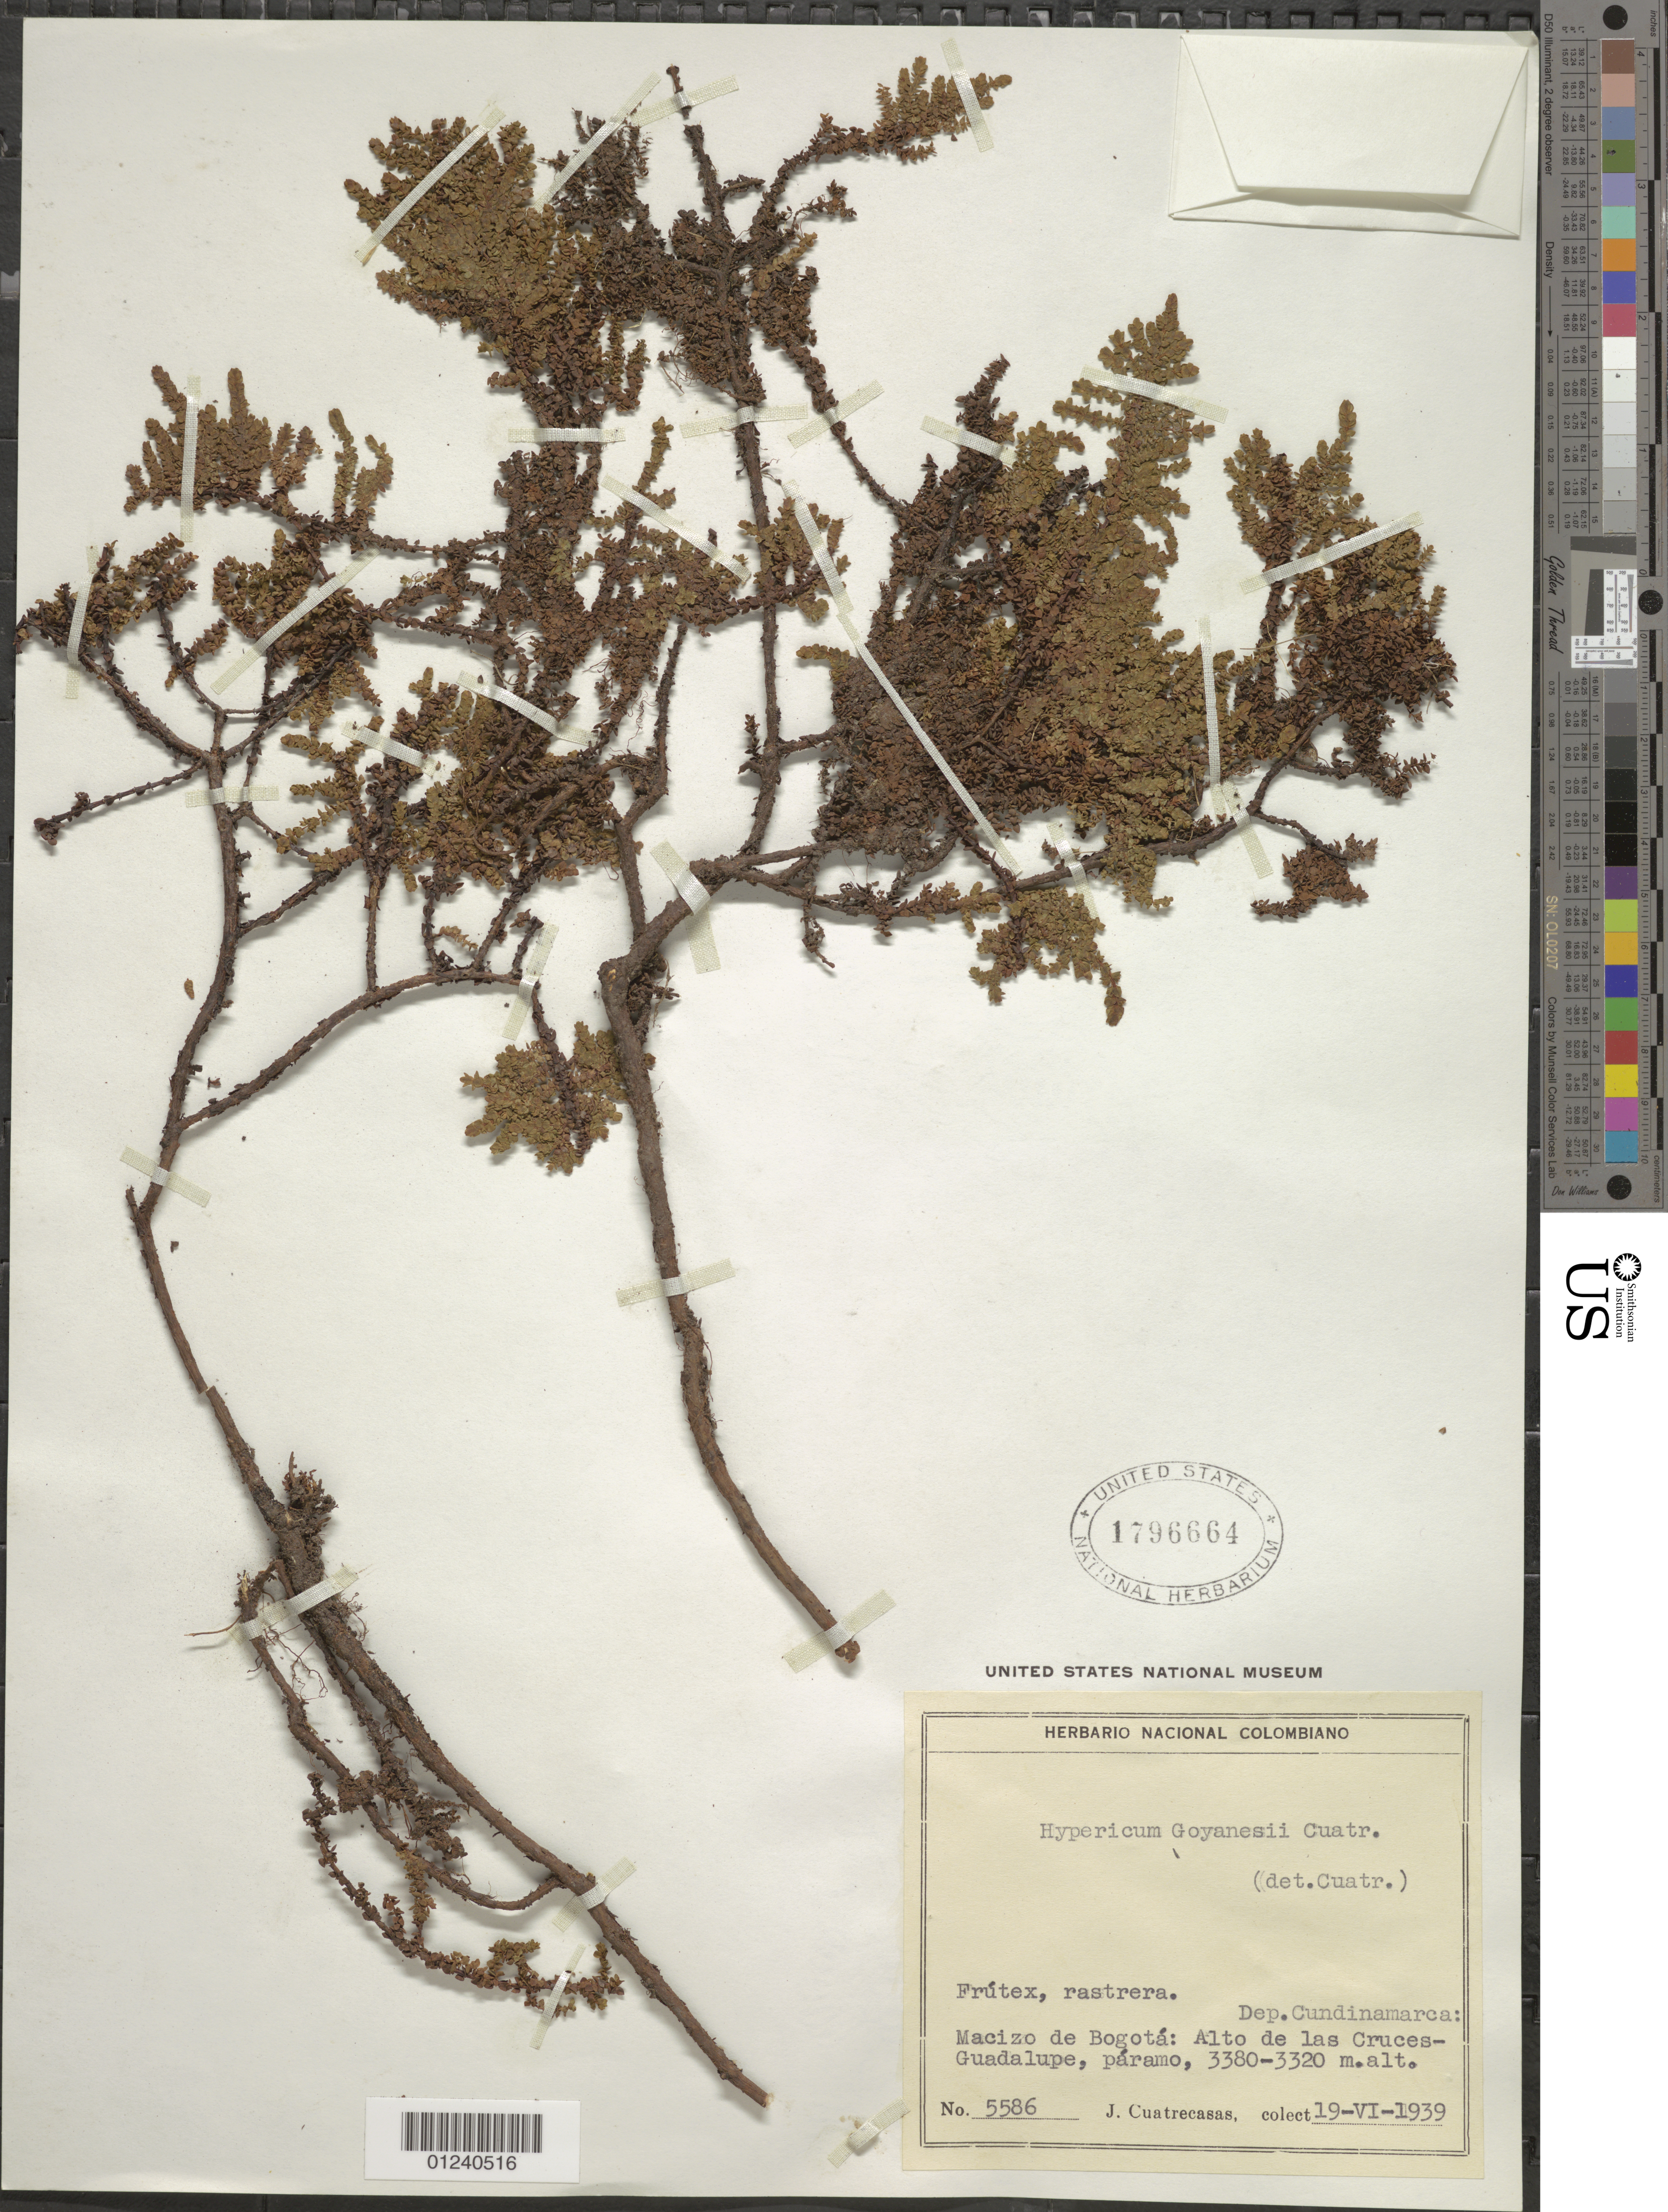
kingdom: Plantae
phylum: Tracheophyta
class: Magnoliopsida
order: Malpighiales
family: Hypericaceae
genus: Hypericum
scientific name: Hypericum goyanesii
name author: Cuatrec.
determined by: Cuatrecasas, J.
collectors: J. Cuatrecasas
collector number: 5586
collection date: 1939-06-19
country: Colombia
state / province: Cundinamarca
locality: Macizo de Bogotá (Massif of Bogota), Alto de las Cruces-Guadalupe, páramo.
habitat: paramo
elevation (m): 3320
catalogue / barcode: US 1796664